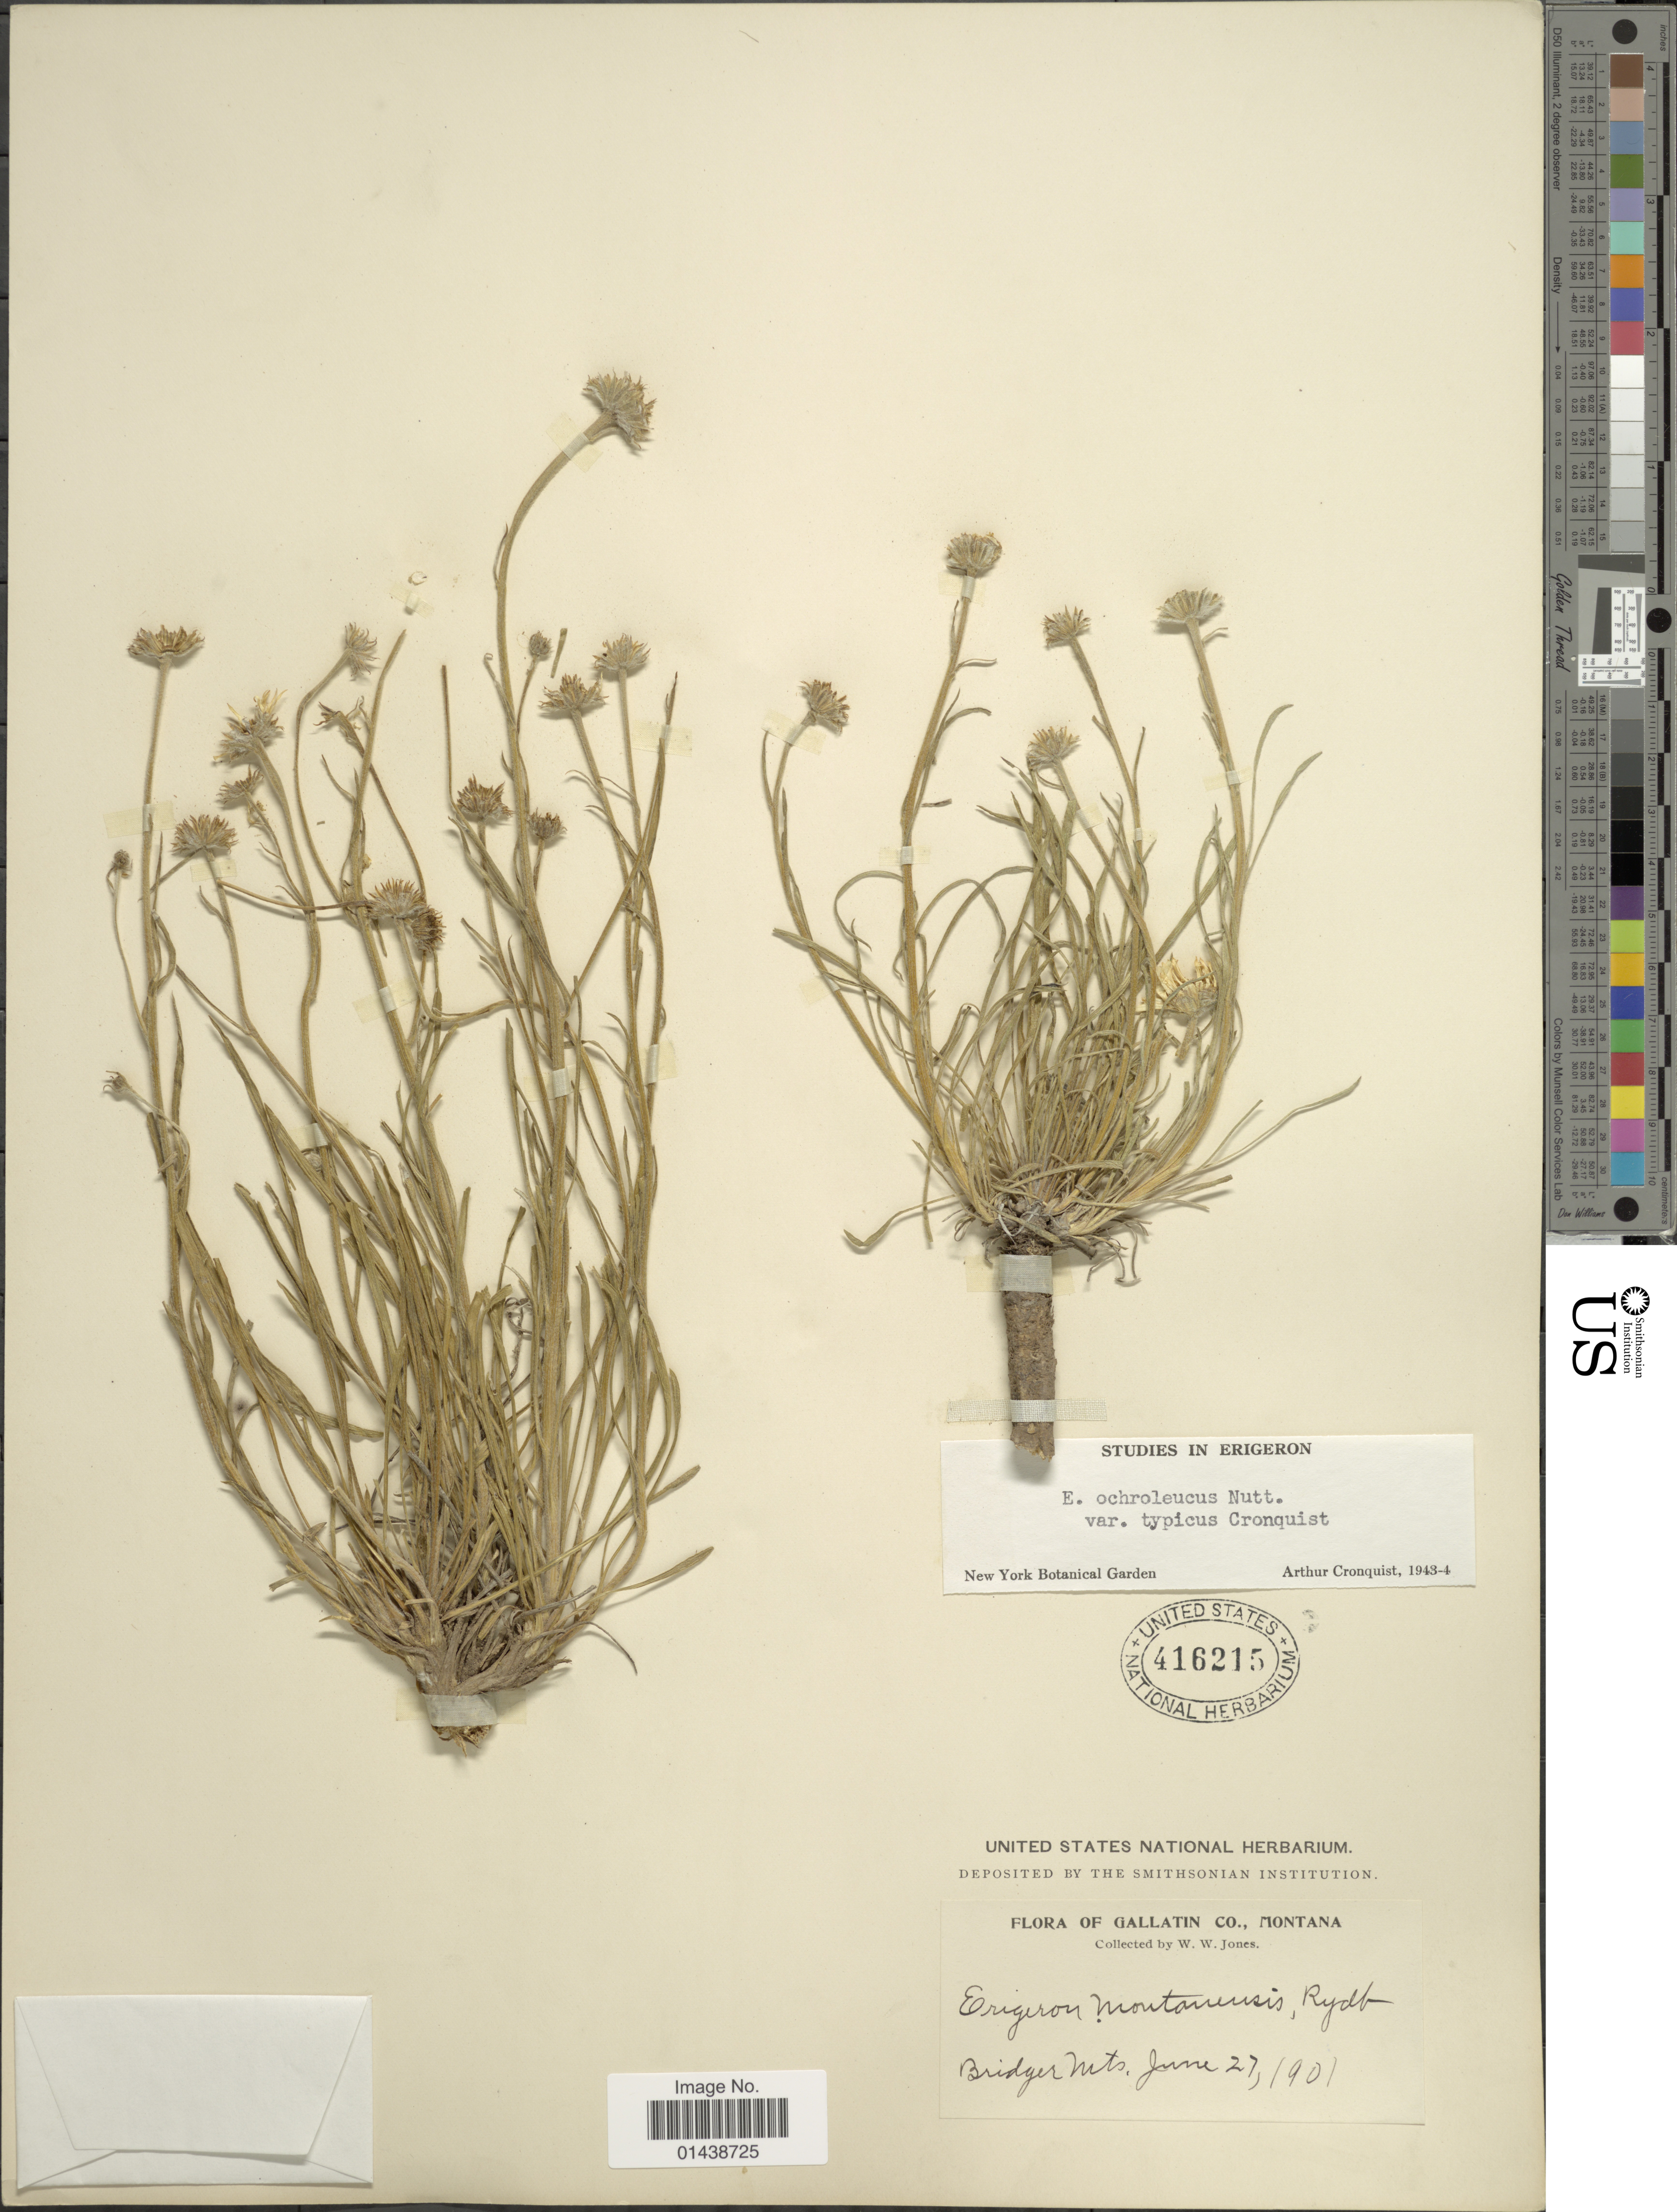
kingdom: Plantae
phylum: Tracheophyta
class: Magnoliopsida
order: Asterales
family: Asteraceae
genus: Erigeron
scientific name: Erigeron ochroleucus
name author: Nutt.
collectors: W. W. Jones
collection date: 1901-06-27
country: United States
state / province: Montana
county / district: Gallatin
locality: Bridger Mts.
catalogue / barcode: US 416215